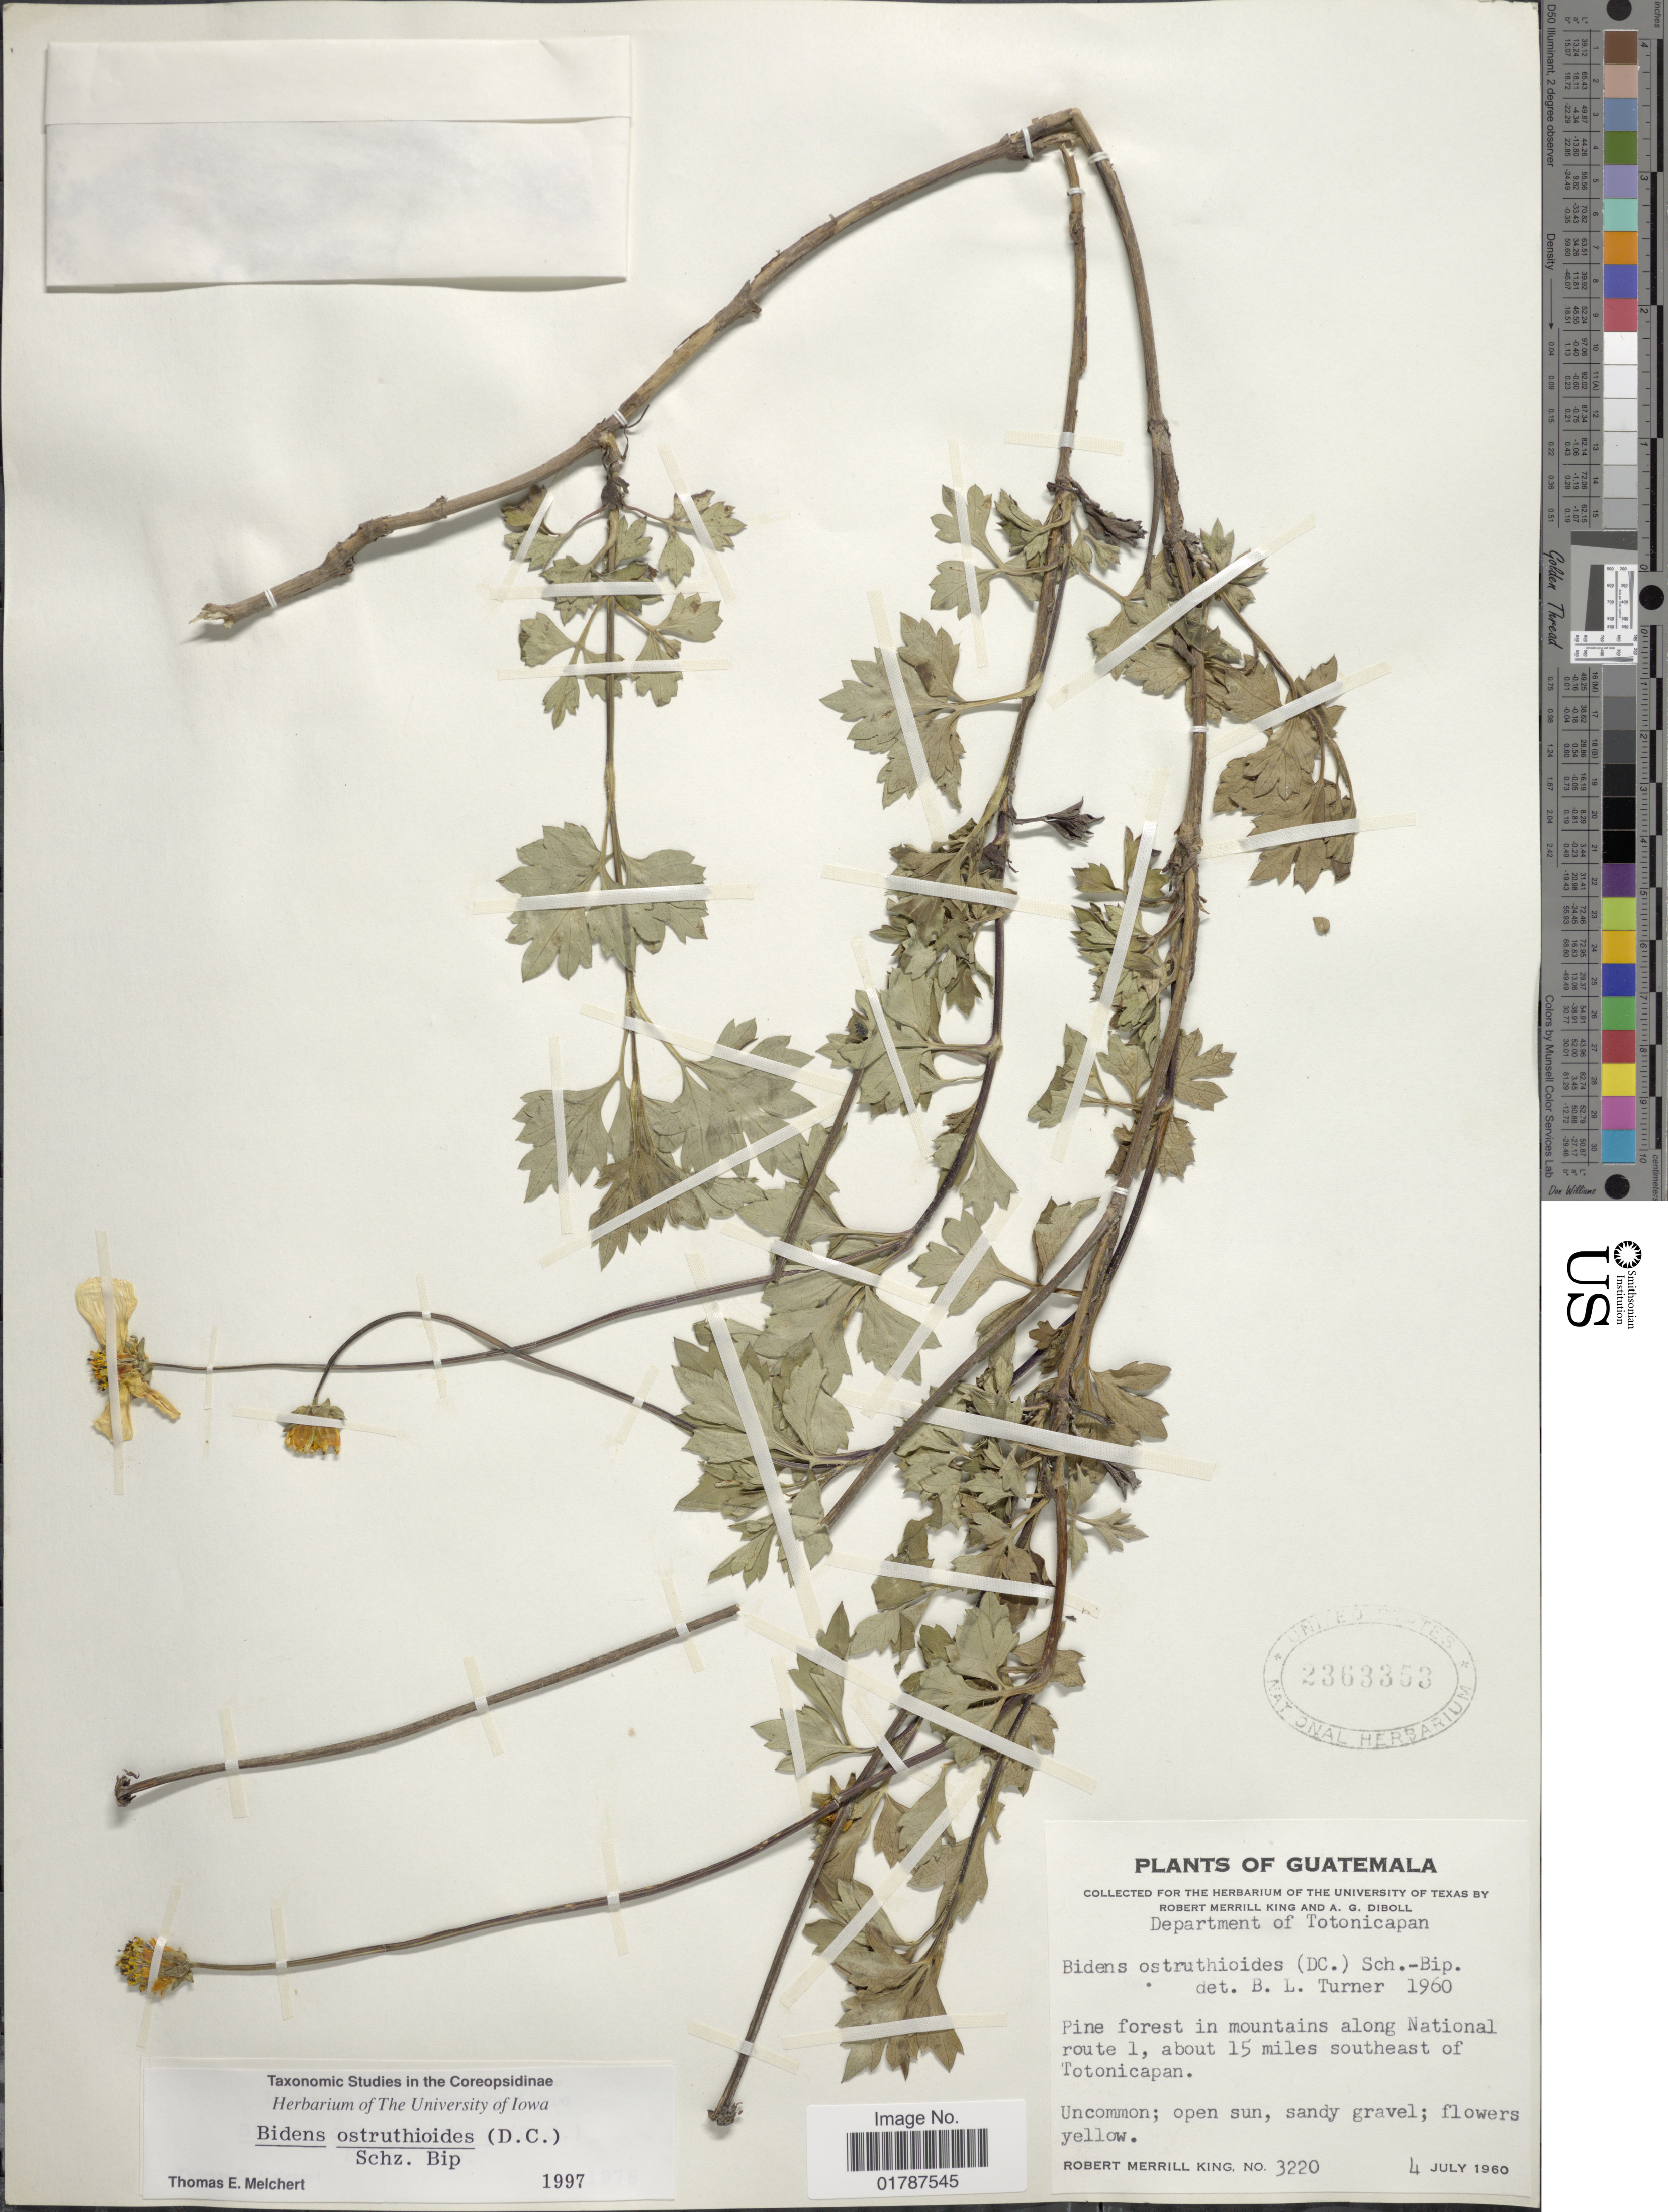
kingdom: Plantae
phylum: Tracheophyta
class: Magnoliopsida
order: Asterales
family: Asteraceae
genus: Bidens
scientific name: Bidens ostruthioides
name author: (DC.) Sch. Bip.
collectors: R. M. King & A. Diboll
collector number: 3220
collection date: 1960-07-04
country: Guatemala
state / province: Totonicapan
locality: Department of Totonicapan, PIne forest in mountains along National route 1, about 15 miles southeast of Totonicapan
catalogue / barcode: US 2363353